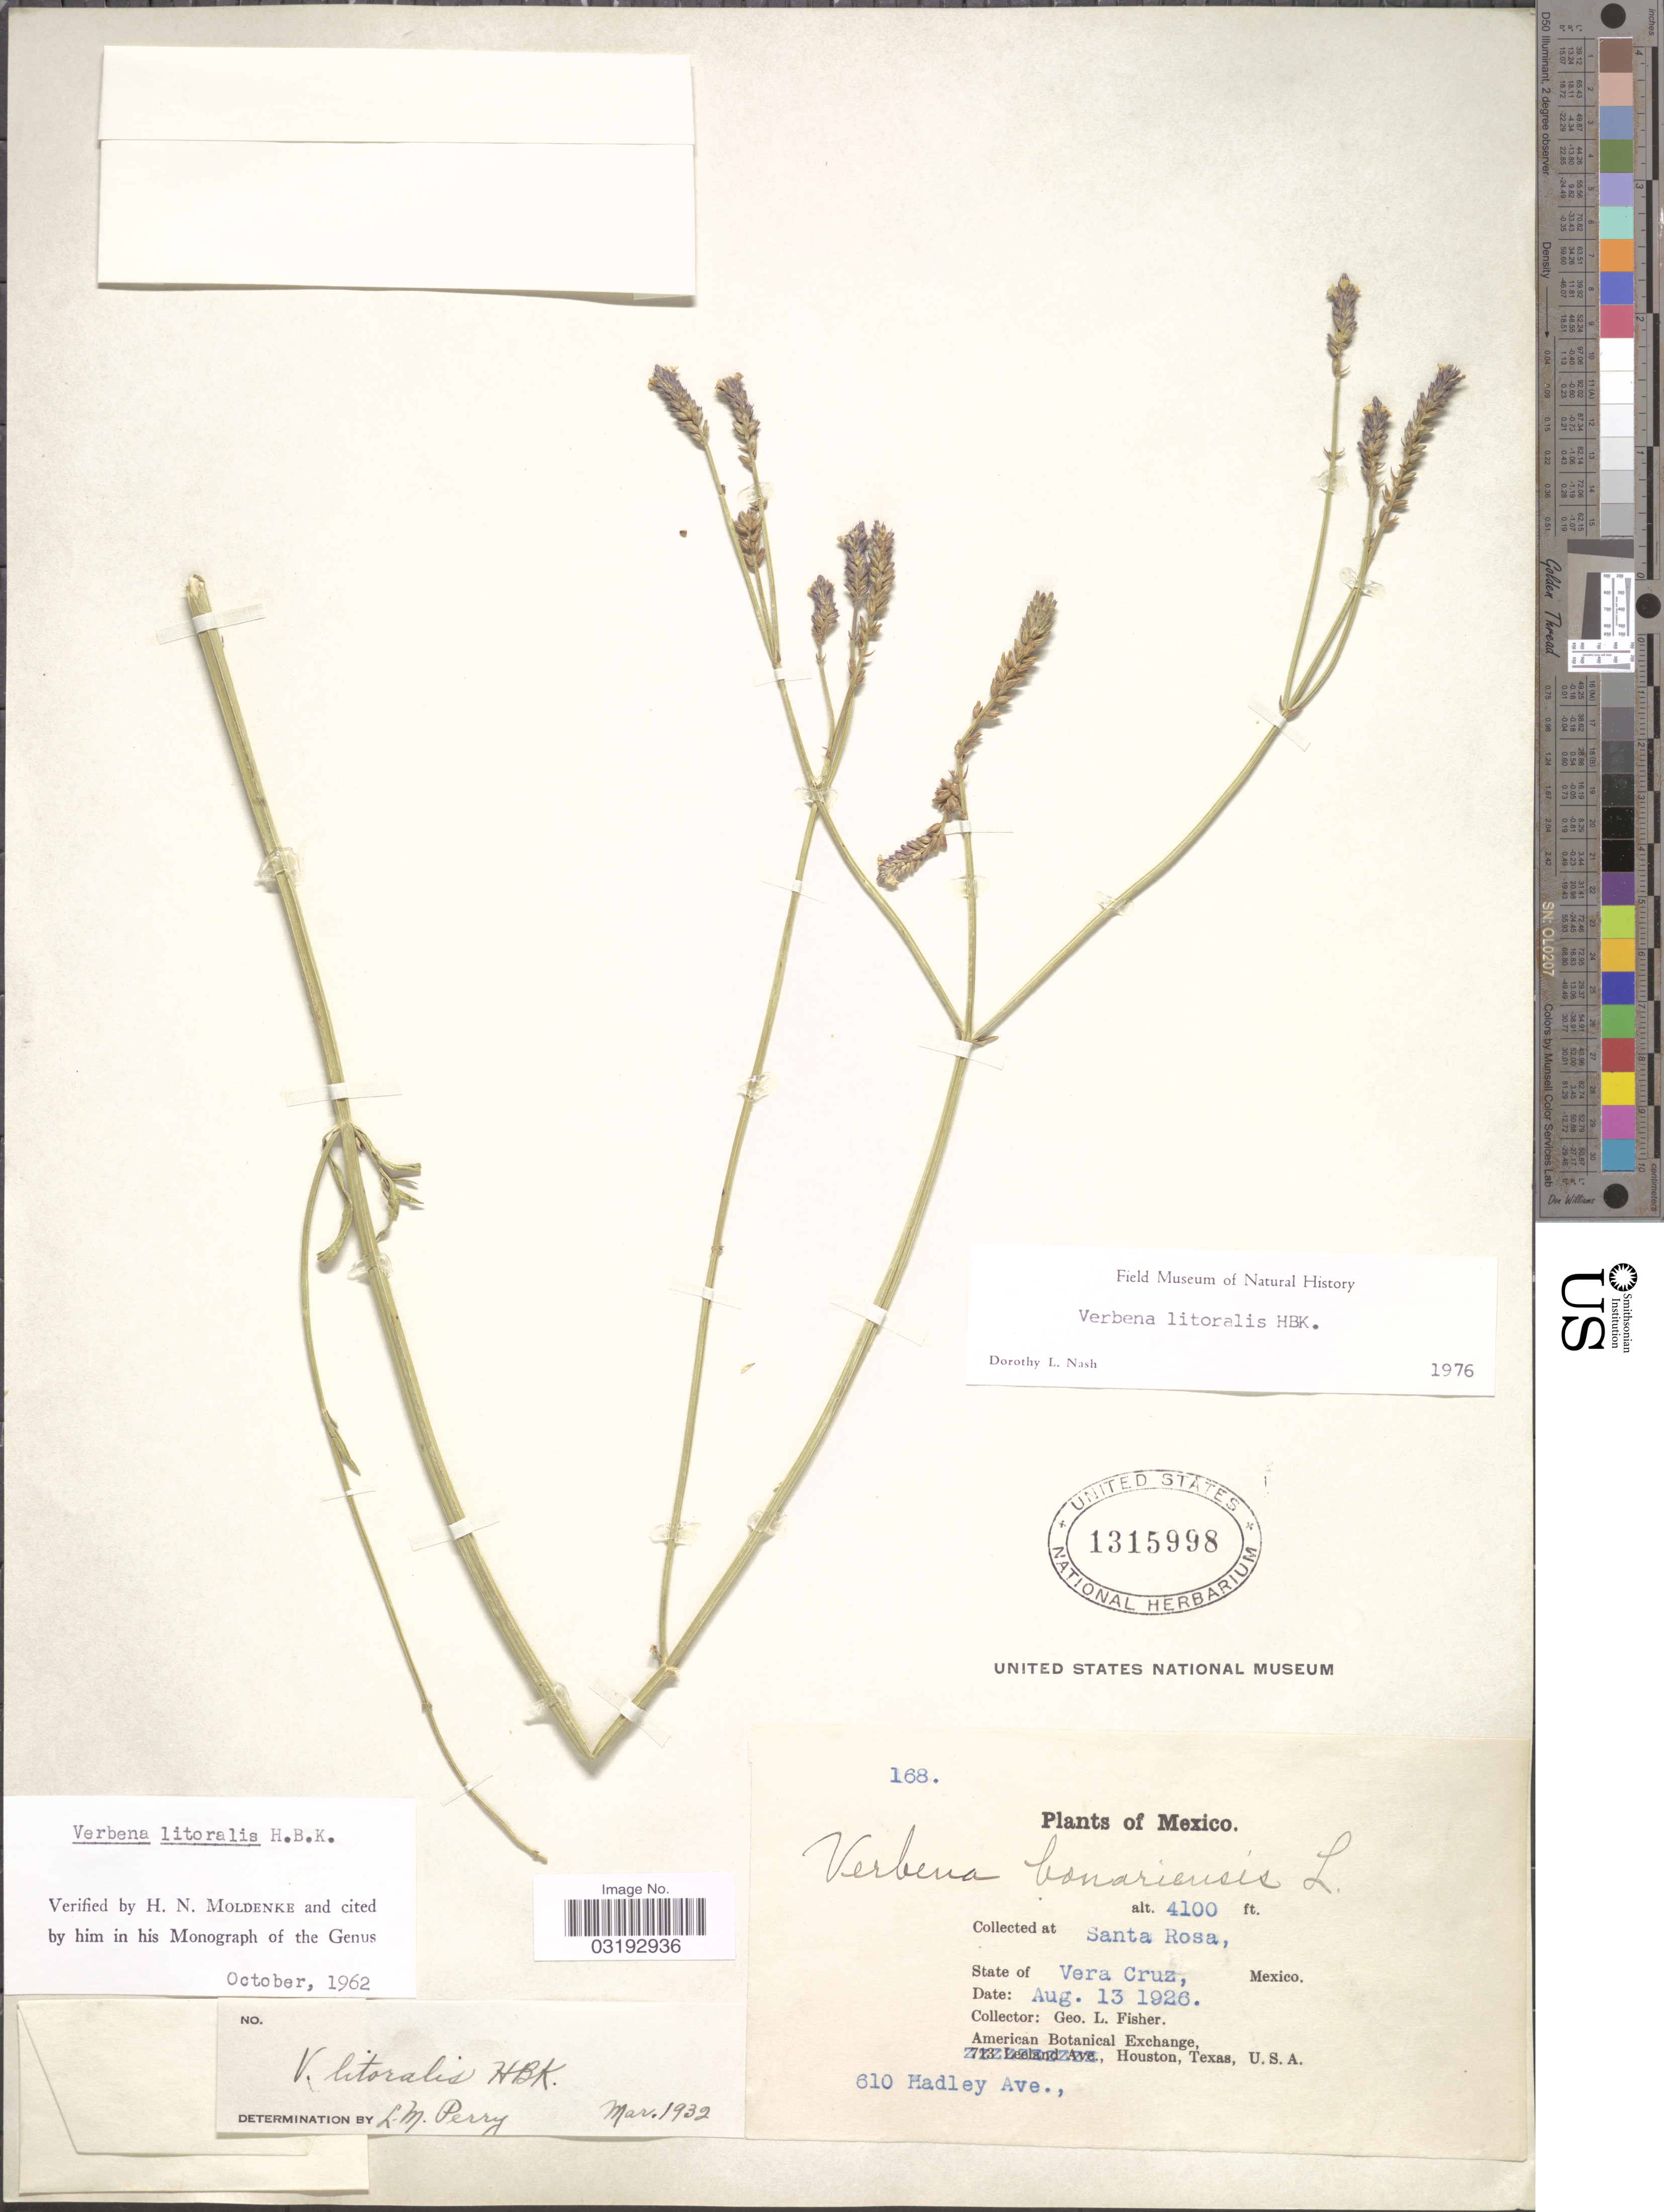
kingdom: Plantae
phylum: Tracheophyta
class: Magnoliopsida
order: Lamiales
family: Verbenaceae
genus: Verbena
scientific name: Verbena litoralis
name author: Kunth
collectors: G. L. Fisher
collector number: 168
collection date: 1926-08-13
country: Mexico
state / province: Veracruz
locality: Santa Rosa. State of Vera Cruz.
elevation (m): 1250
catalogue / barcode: US 1315998